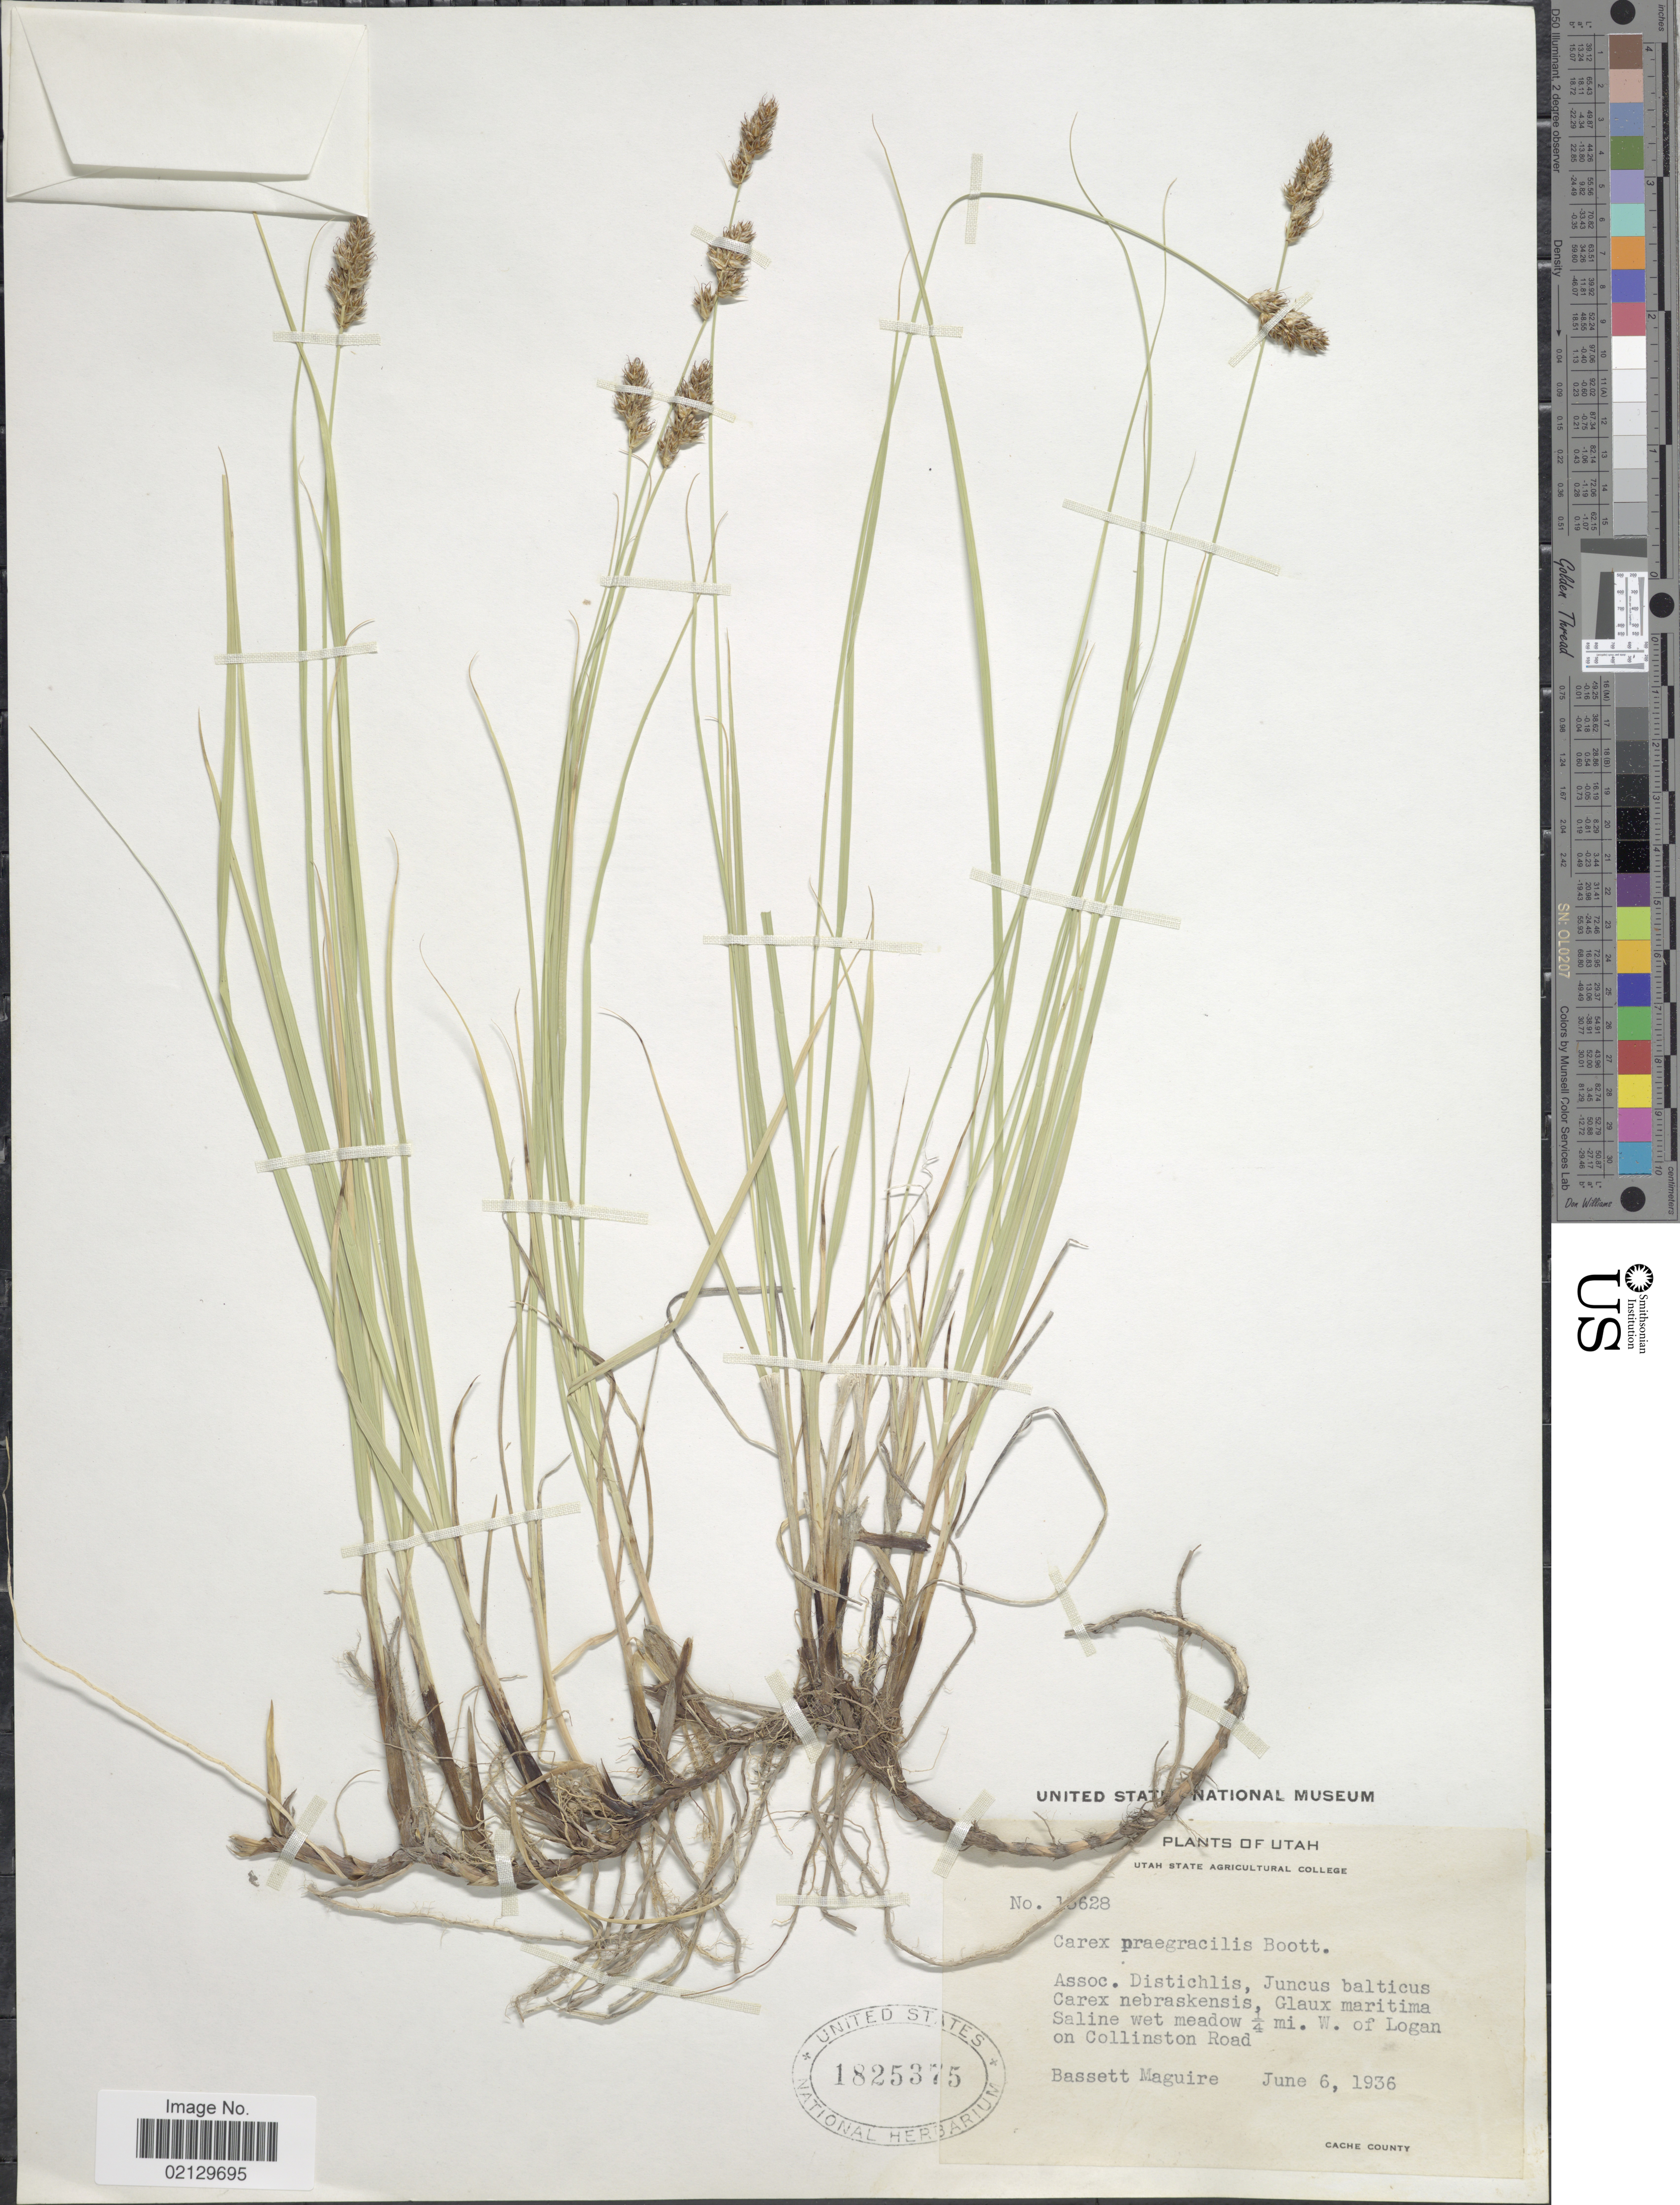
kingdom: Plantae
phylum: Tracheophyta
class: Liliopsida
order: Poales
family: Cyperaceae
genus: Carex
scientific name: Carex praegracilis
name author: W. Boott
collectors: B. Maguire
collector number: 13628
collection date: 1936-06-06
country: United States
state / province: Utah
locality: Utah, Saline wet meadow ¼ mi, W. of Logan on Collinston Road. Cache county.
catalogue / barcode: US 1825375